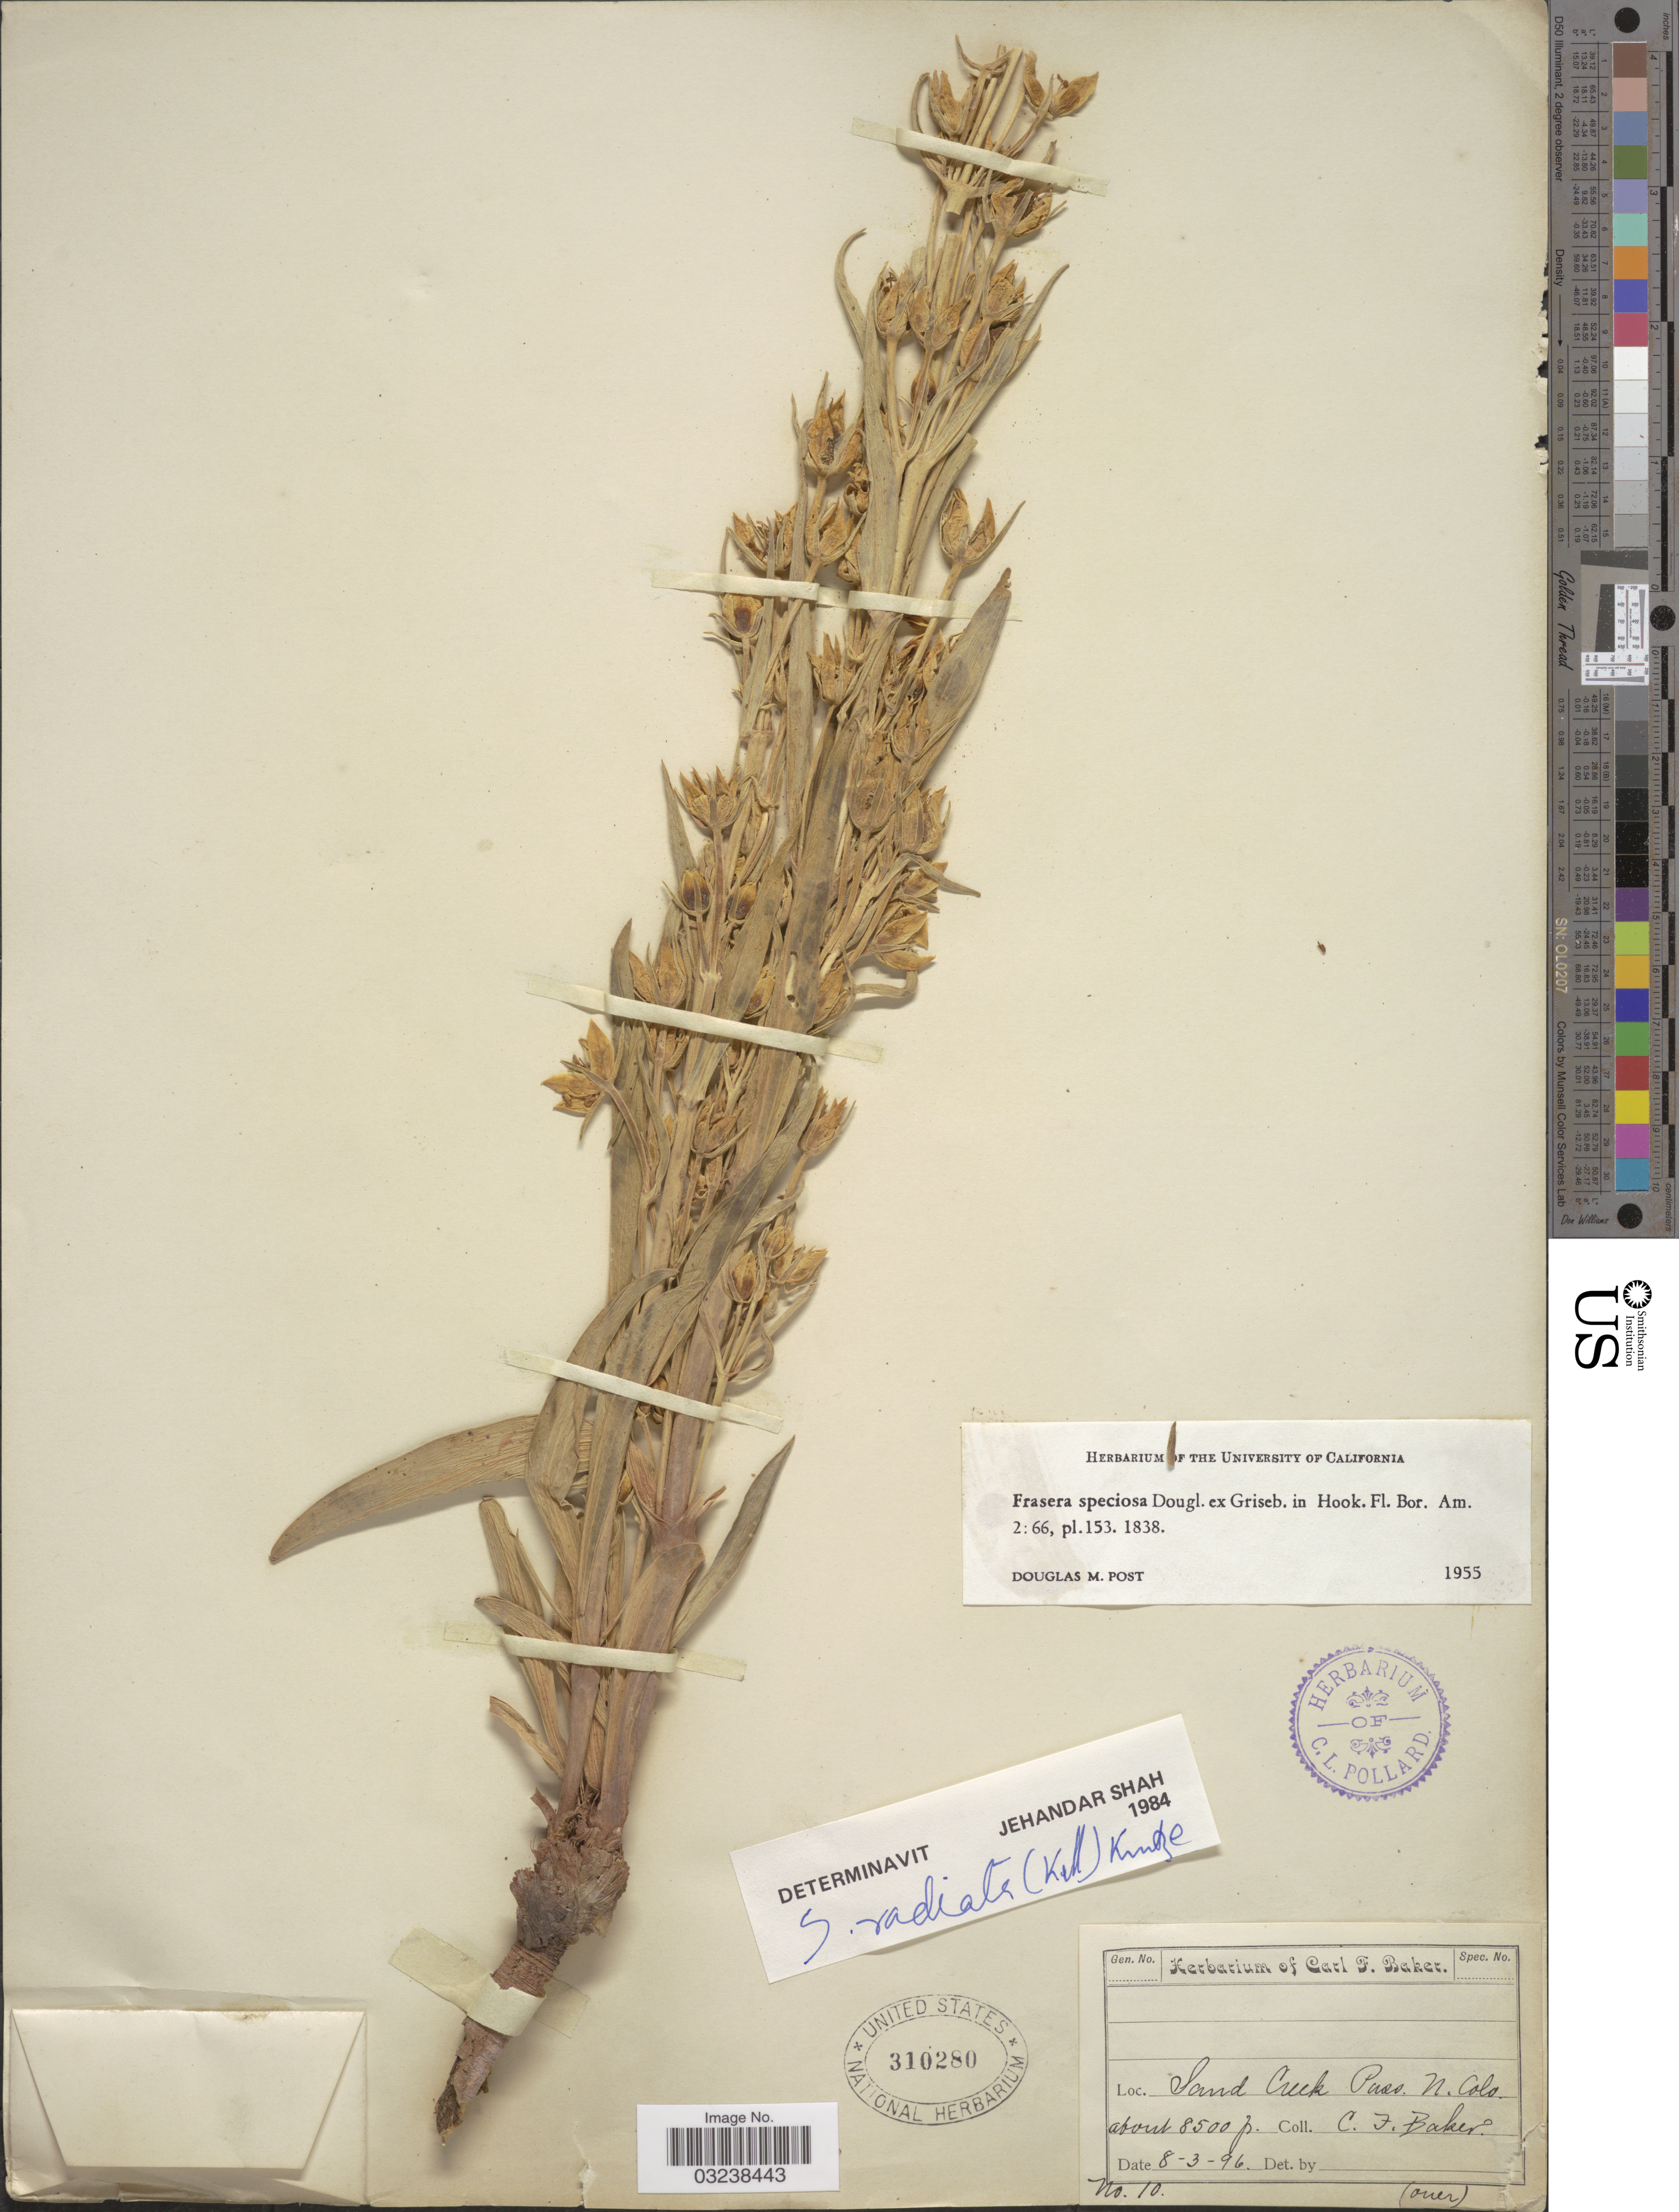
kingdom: Plantae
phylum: Tracheophyta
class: Magnoliopsida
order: Gentianales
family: Gentianaceae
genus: Swertia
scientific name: Swertia radiata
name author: (Kellogg) Kuntze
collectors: C. F. Baker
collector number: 10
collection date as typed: Transcribed d/m/y: 3/8/96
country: United States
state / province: Colorado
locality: Sand Creek Pass. N. Colo.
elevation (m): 2591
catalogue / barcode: US 310280